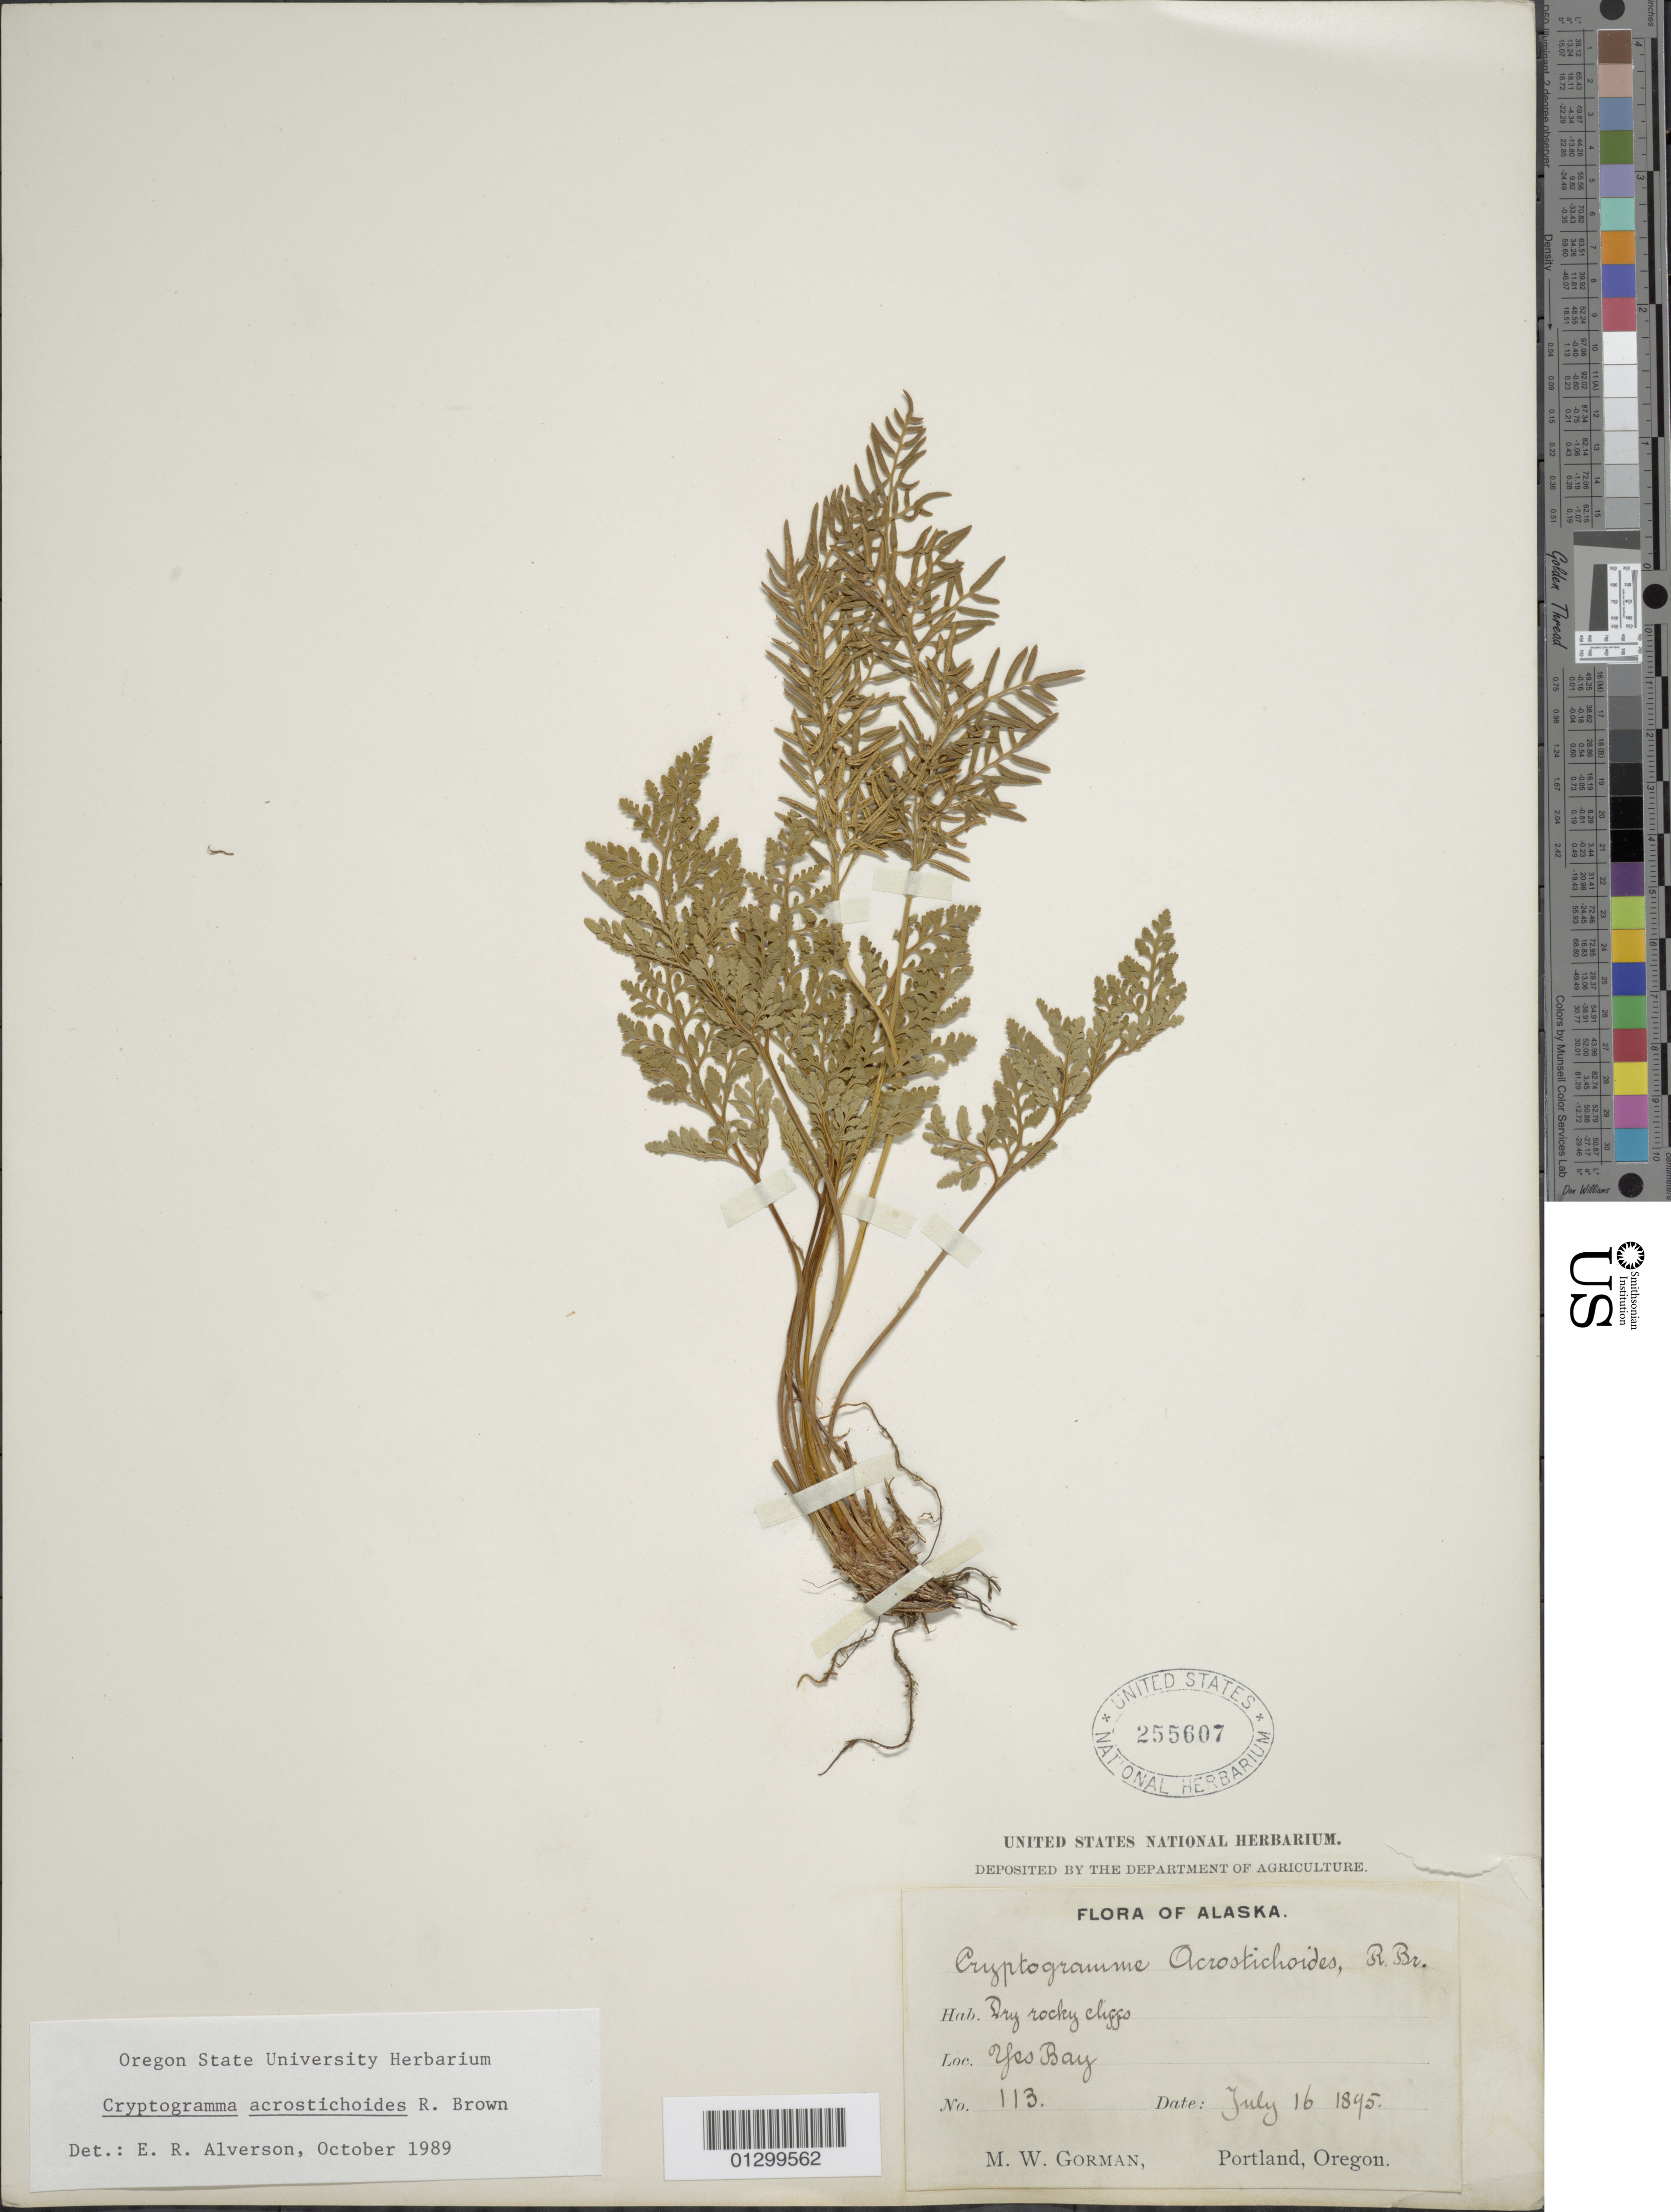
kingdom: Plantae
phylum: Tracheophyta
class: Polypodiopsida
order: Polypodiales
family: Pteridaceae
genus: Cryptogramma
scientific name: Cryptogramma acrostichoides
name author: R. Br.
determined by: Alverson, E.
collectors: M. W. Gorman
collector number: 113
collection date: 1895-07-16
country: United States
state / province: Alaska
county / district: Ketchikan Gateway Borough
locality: Yes Bay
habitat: Dry rocky cliffs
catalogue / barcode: US 255607